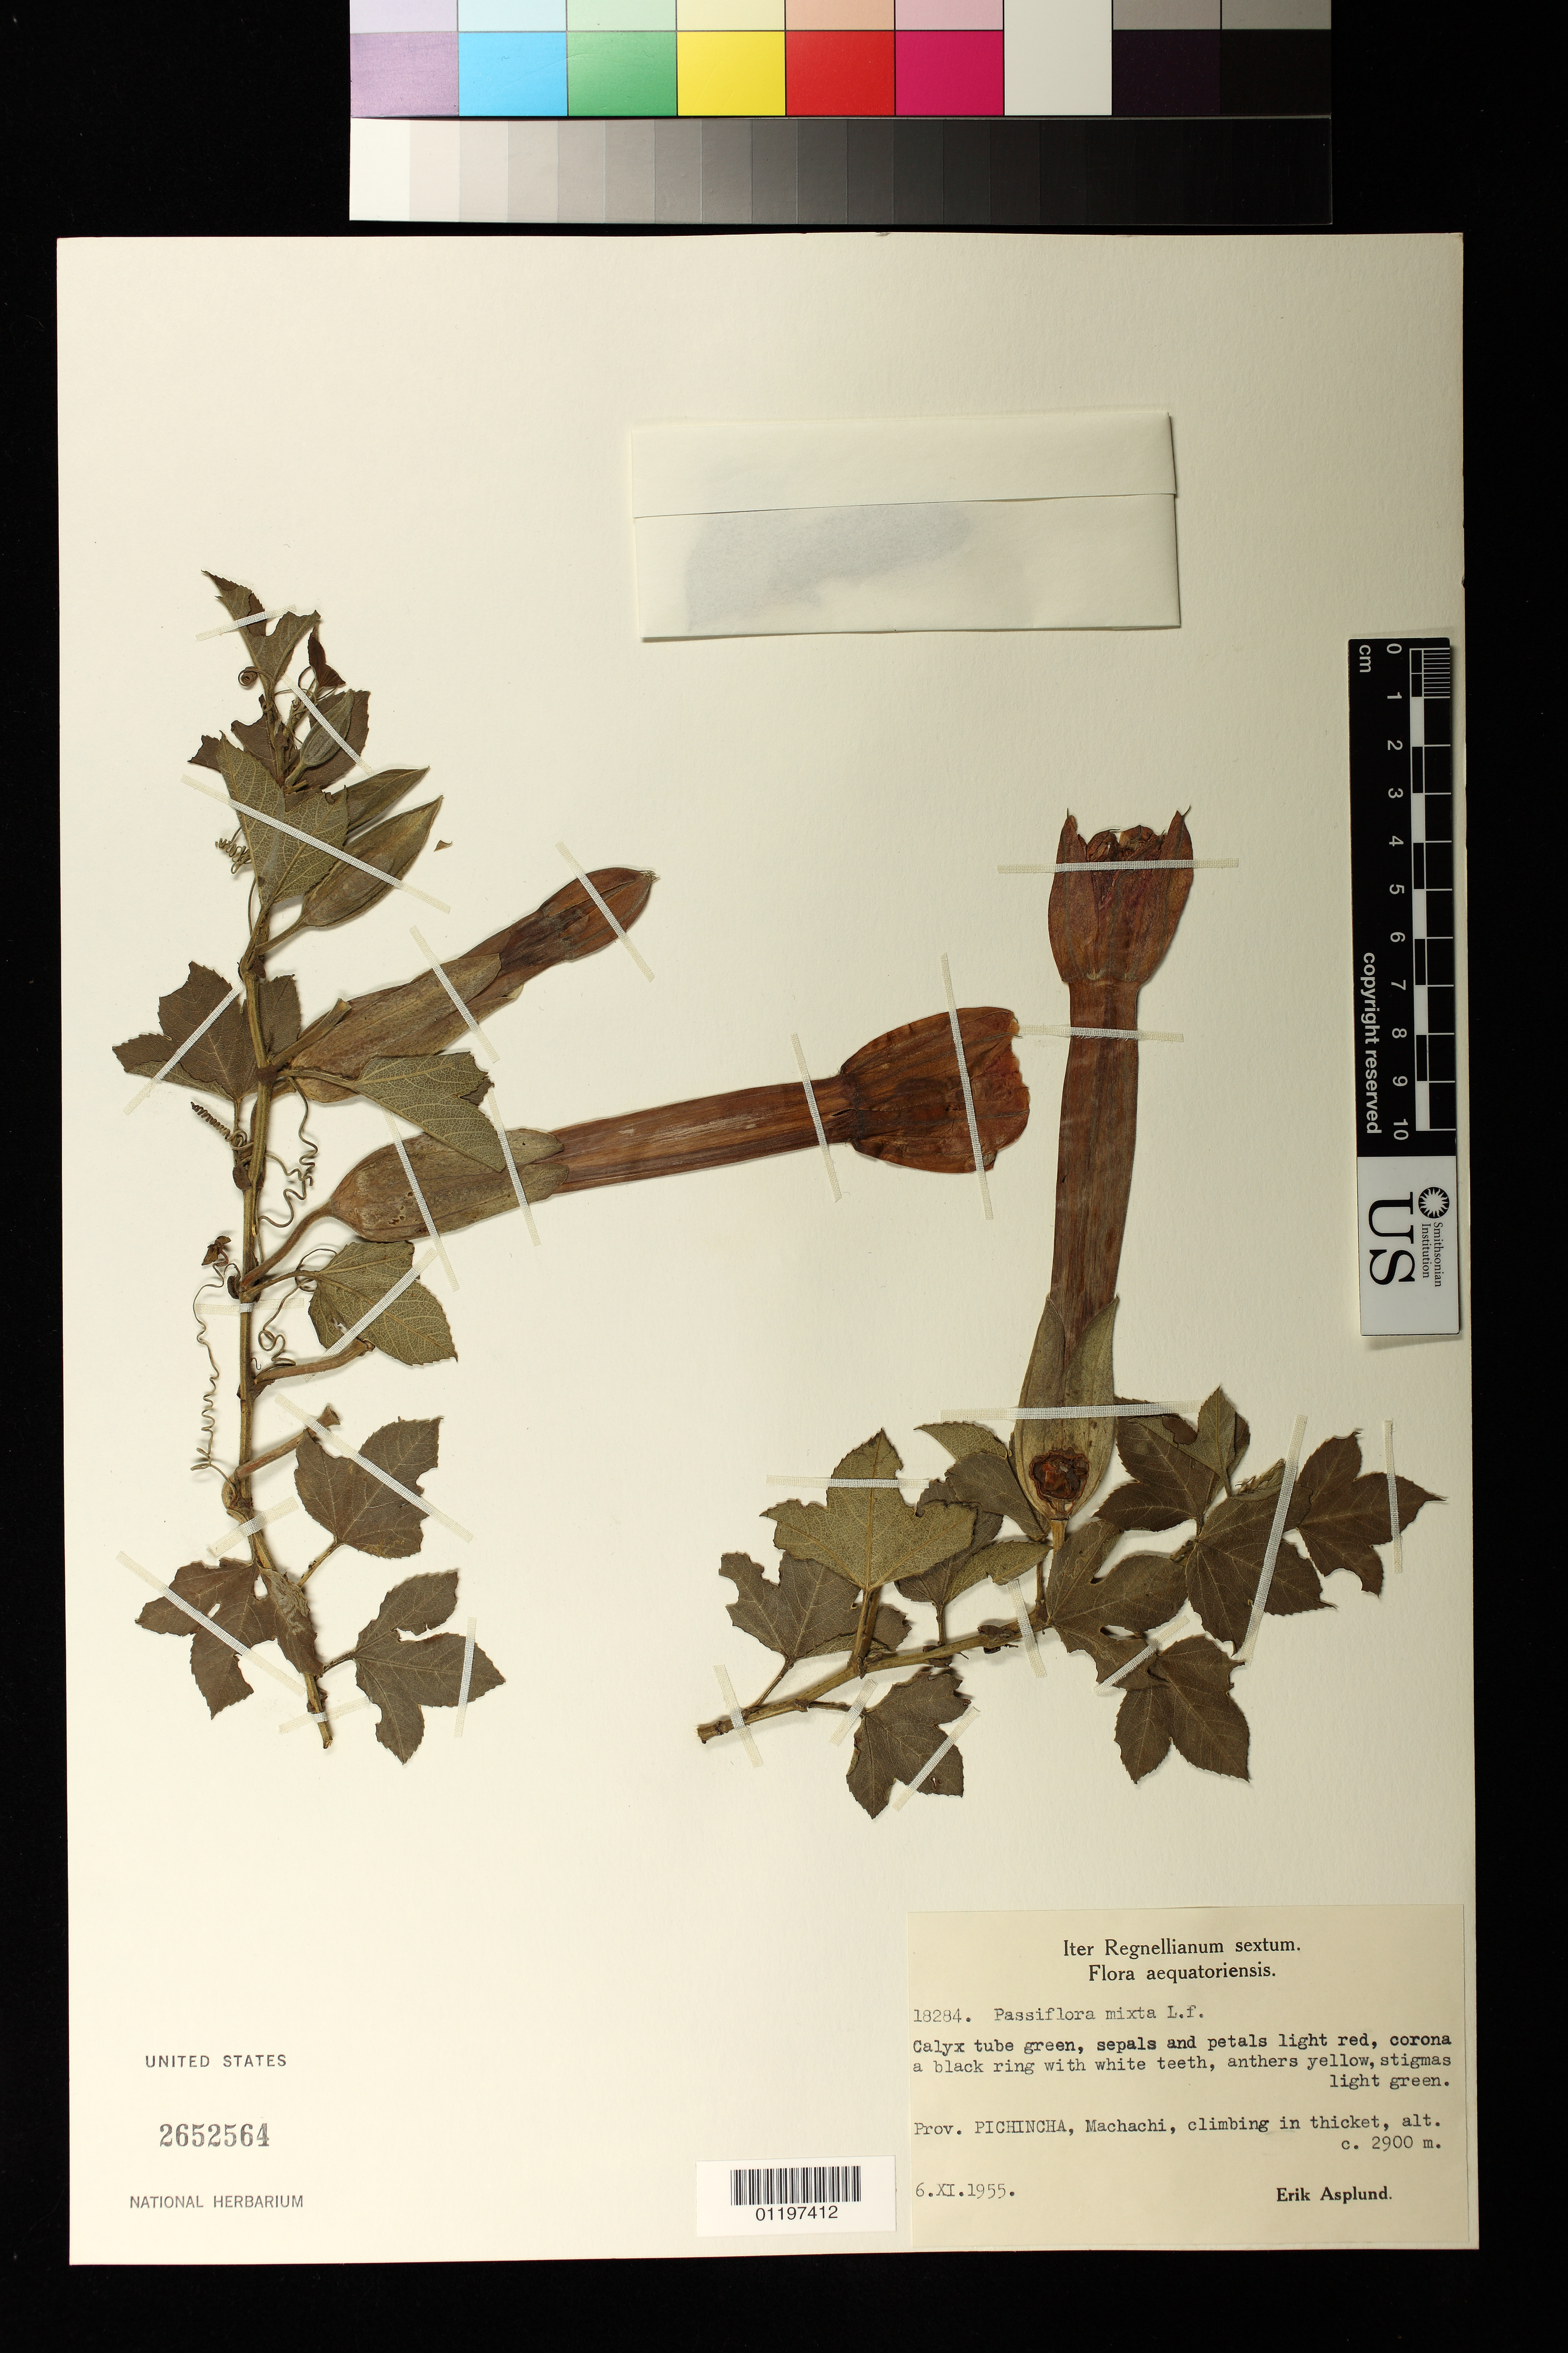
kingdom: Plantae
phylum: Tracheophyta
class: Magnoliopsida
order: Malpighiales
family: Passifloraceae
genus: Passiflora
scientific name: Passiflora mixta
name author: L. f.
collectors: E. Asplund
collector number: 18284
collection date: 1955-11-06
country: Ecuador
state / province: Pichincha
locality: Machachi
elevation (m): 2900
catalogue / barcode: US 2652564